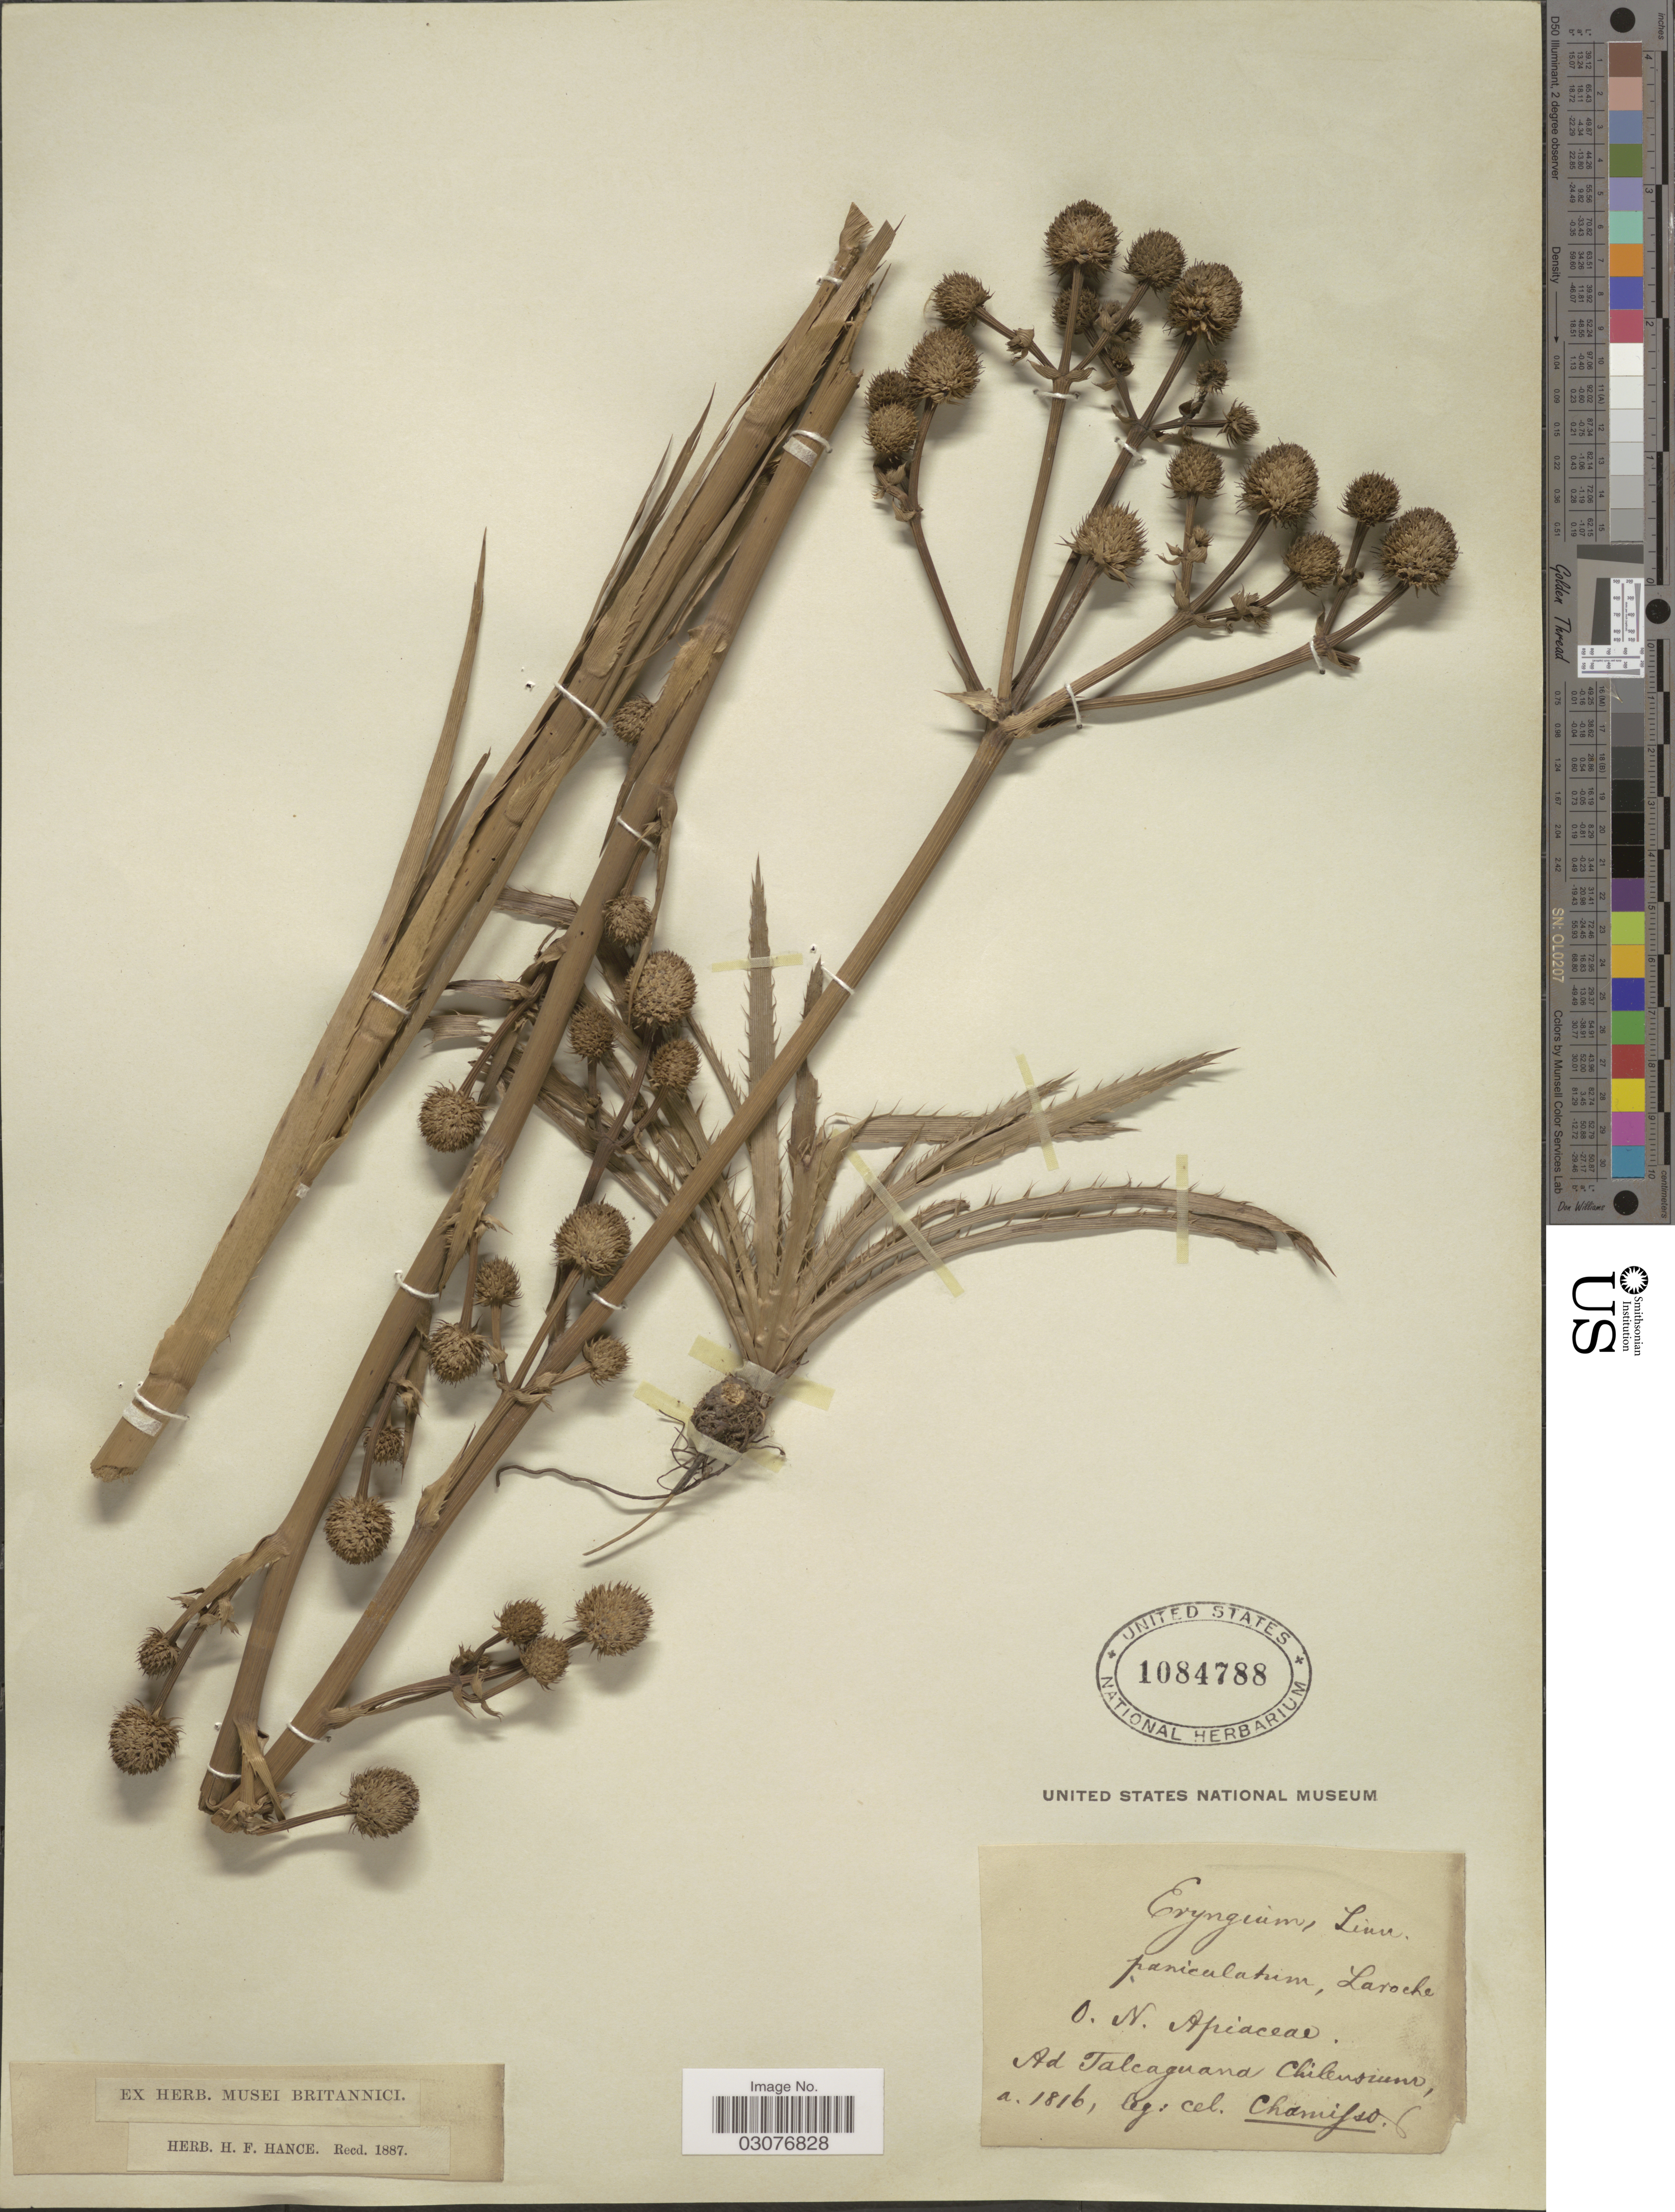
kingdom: Plantae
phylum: Tracheophyta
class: Magnoliopsida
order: Apiales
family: Apiaceae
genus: Eryngium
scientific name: Eryngium paniculatum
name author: Dombey ex Cav. & F. Delaroche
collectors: L. Chamisso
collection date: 1816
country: Chile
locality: Ad Talcaguana.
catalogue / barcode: US 1084788